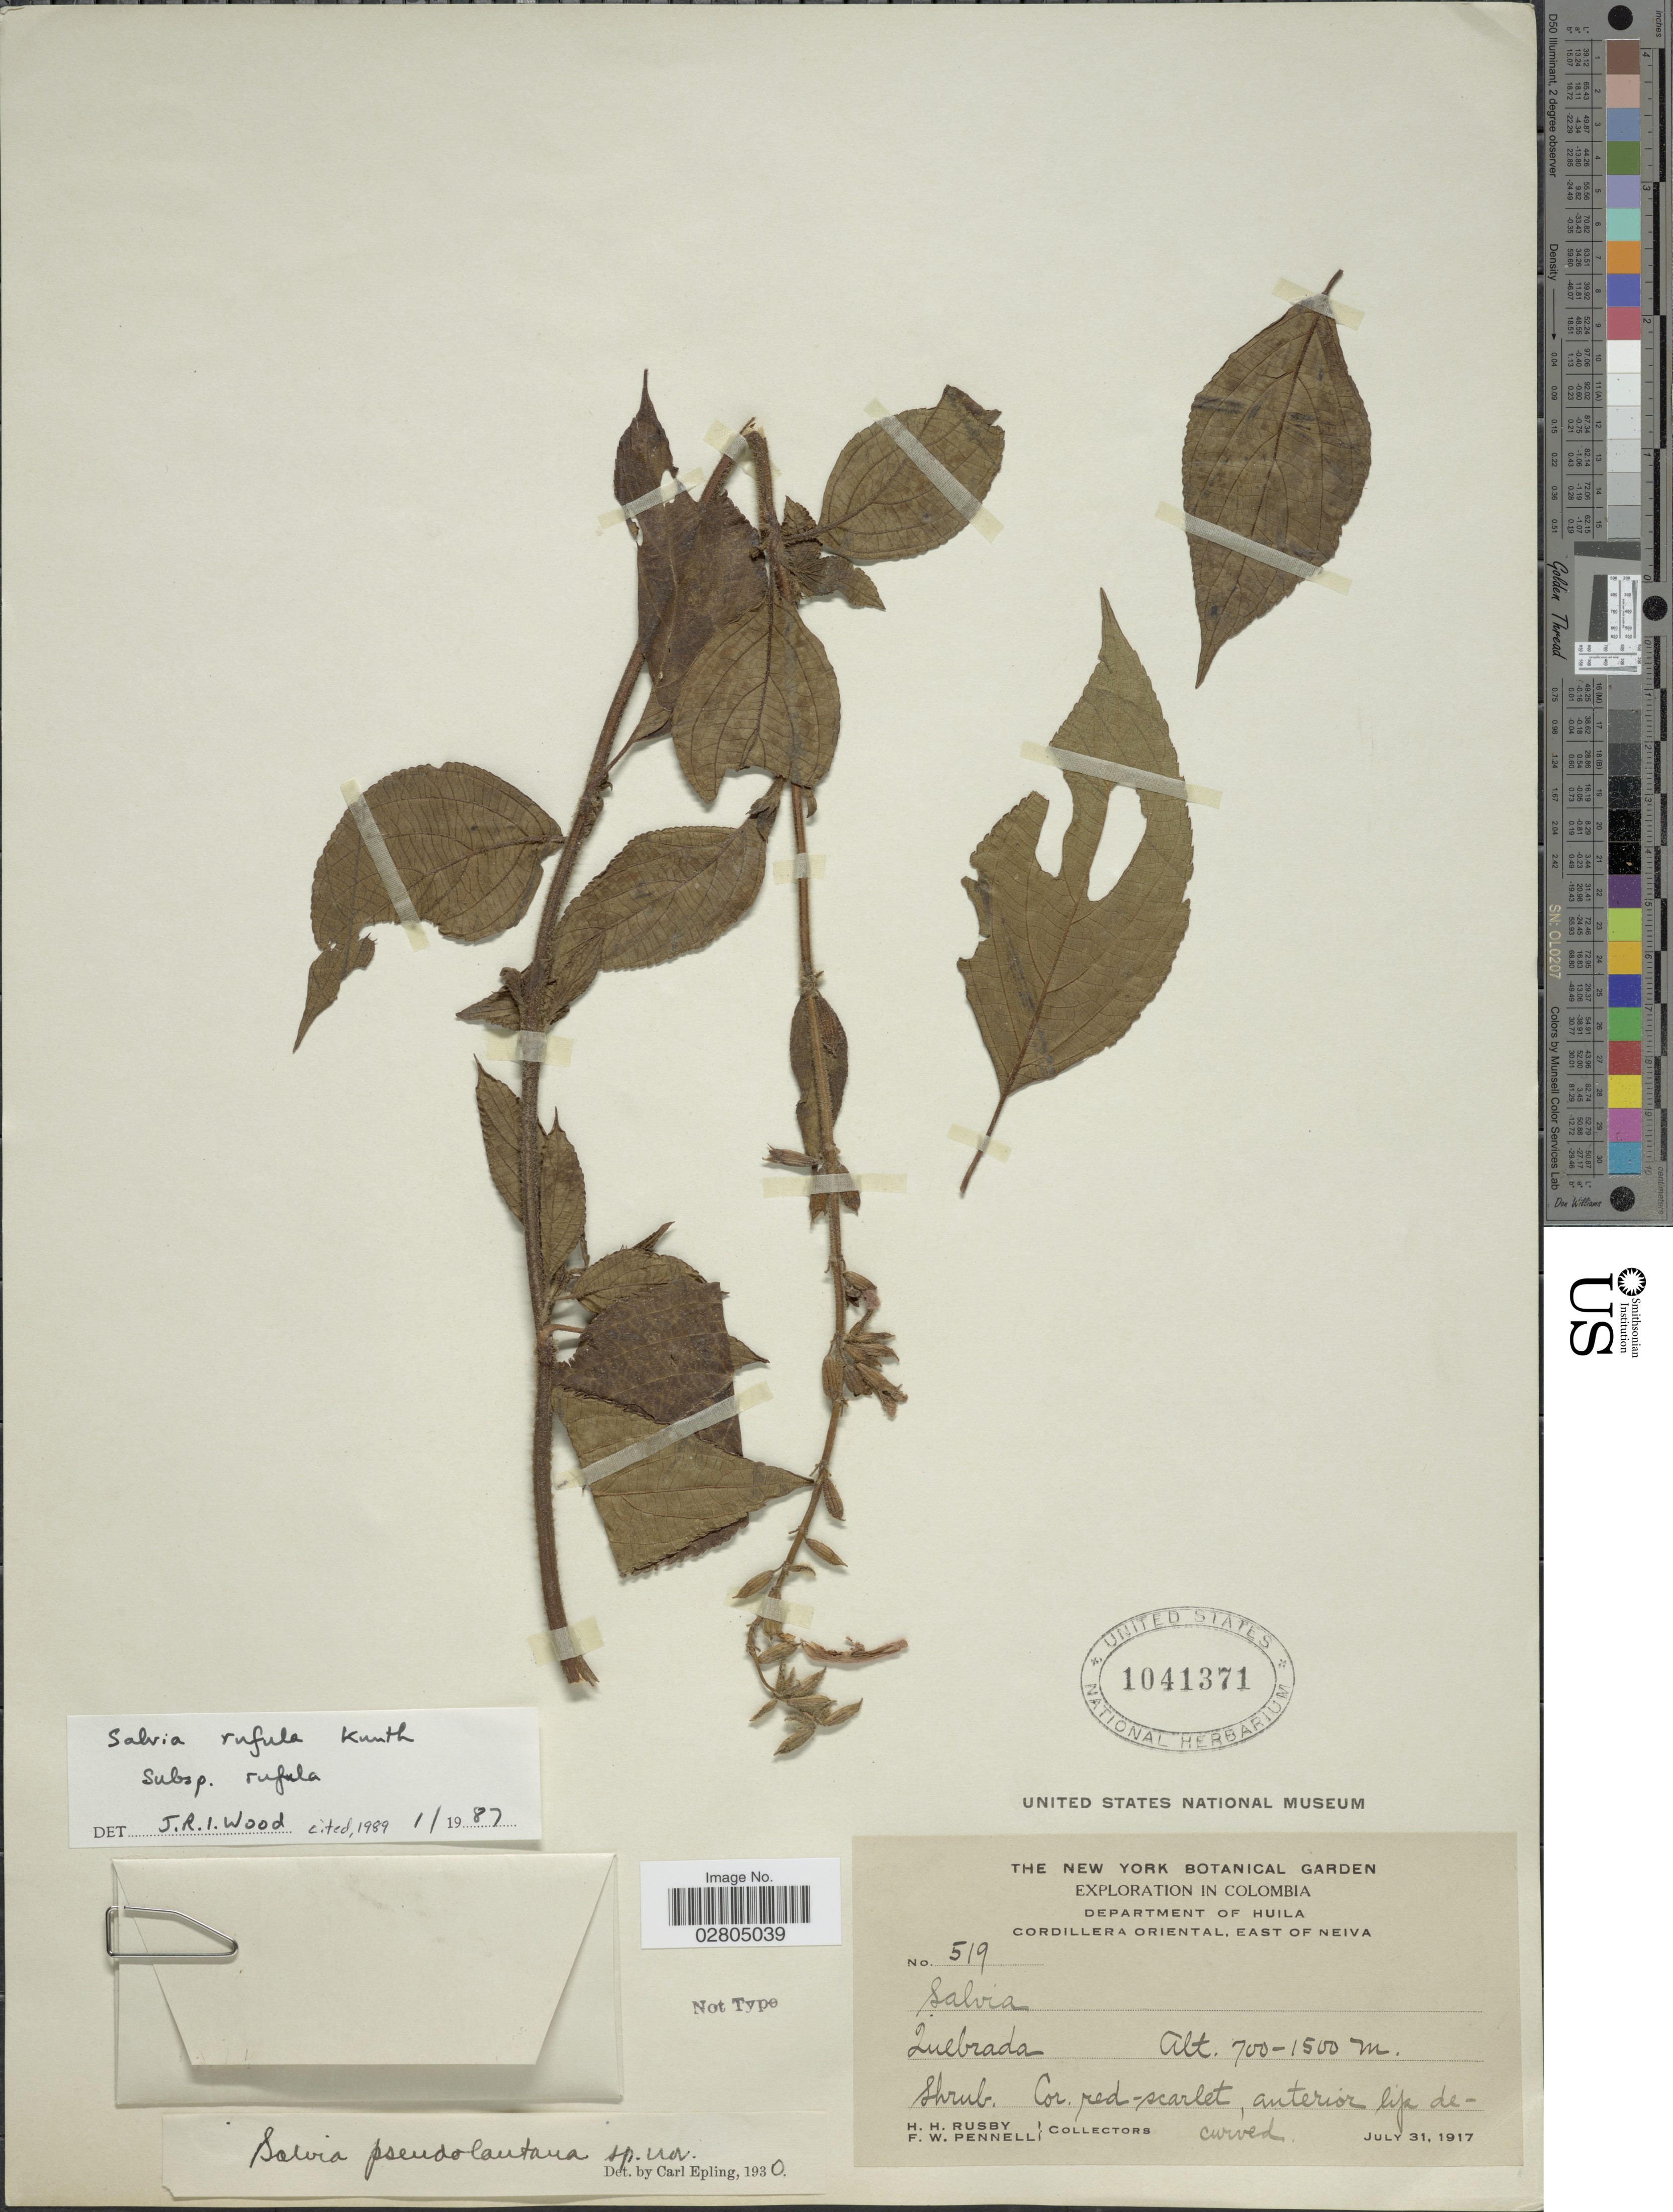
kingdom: Plantae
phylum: Tracheophyta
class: Magnoliopsida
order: Lamiales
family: Lamiaceae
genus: Salvia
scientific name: Salvia rufula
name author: Kunth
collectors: H. H. Rusby & F. W. Pennell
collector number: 519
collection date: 1917-07-31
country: Colombia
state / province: Huila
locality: Department of Huila, Cordillera Oriental, East of Neiva, Quebrada.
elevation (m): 700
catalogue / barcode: US 1041371